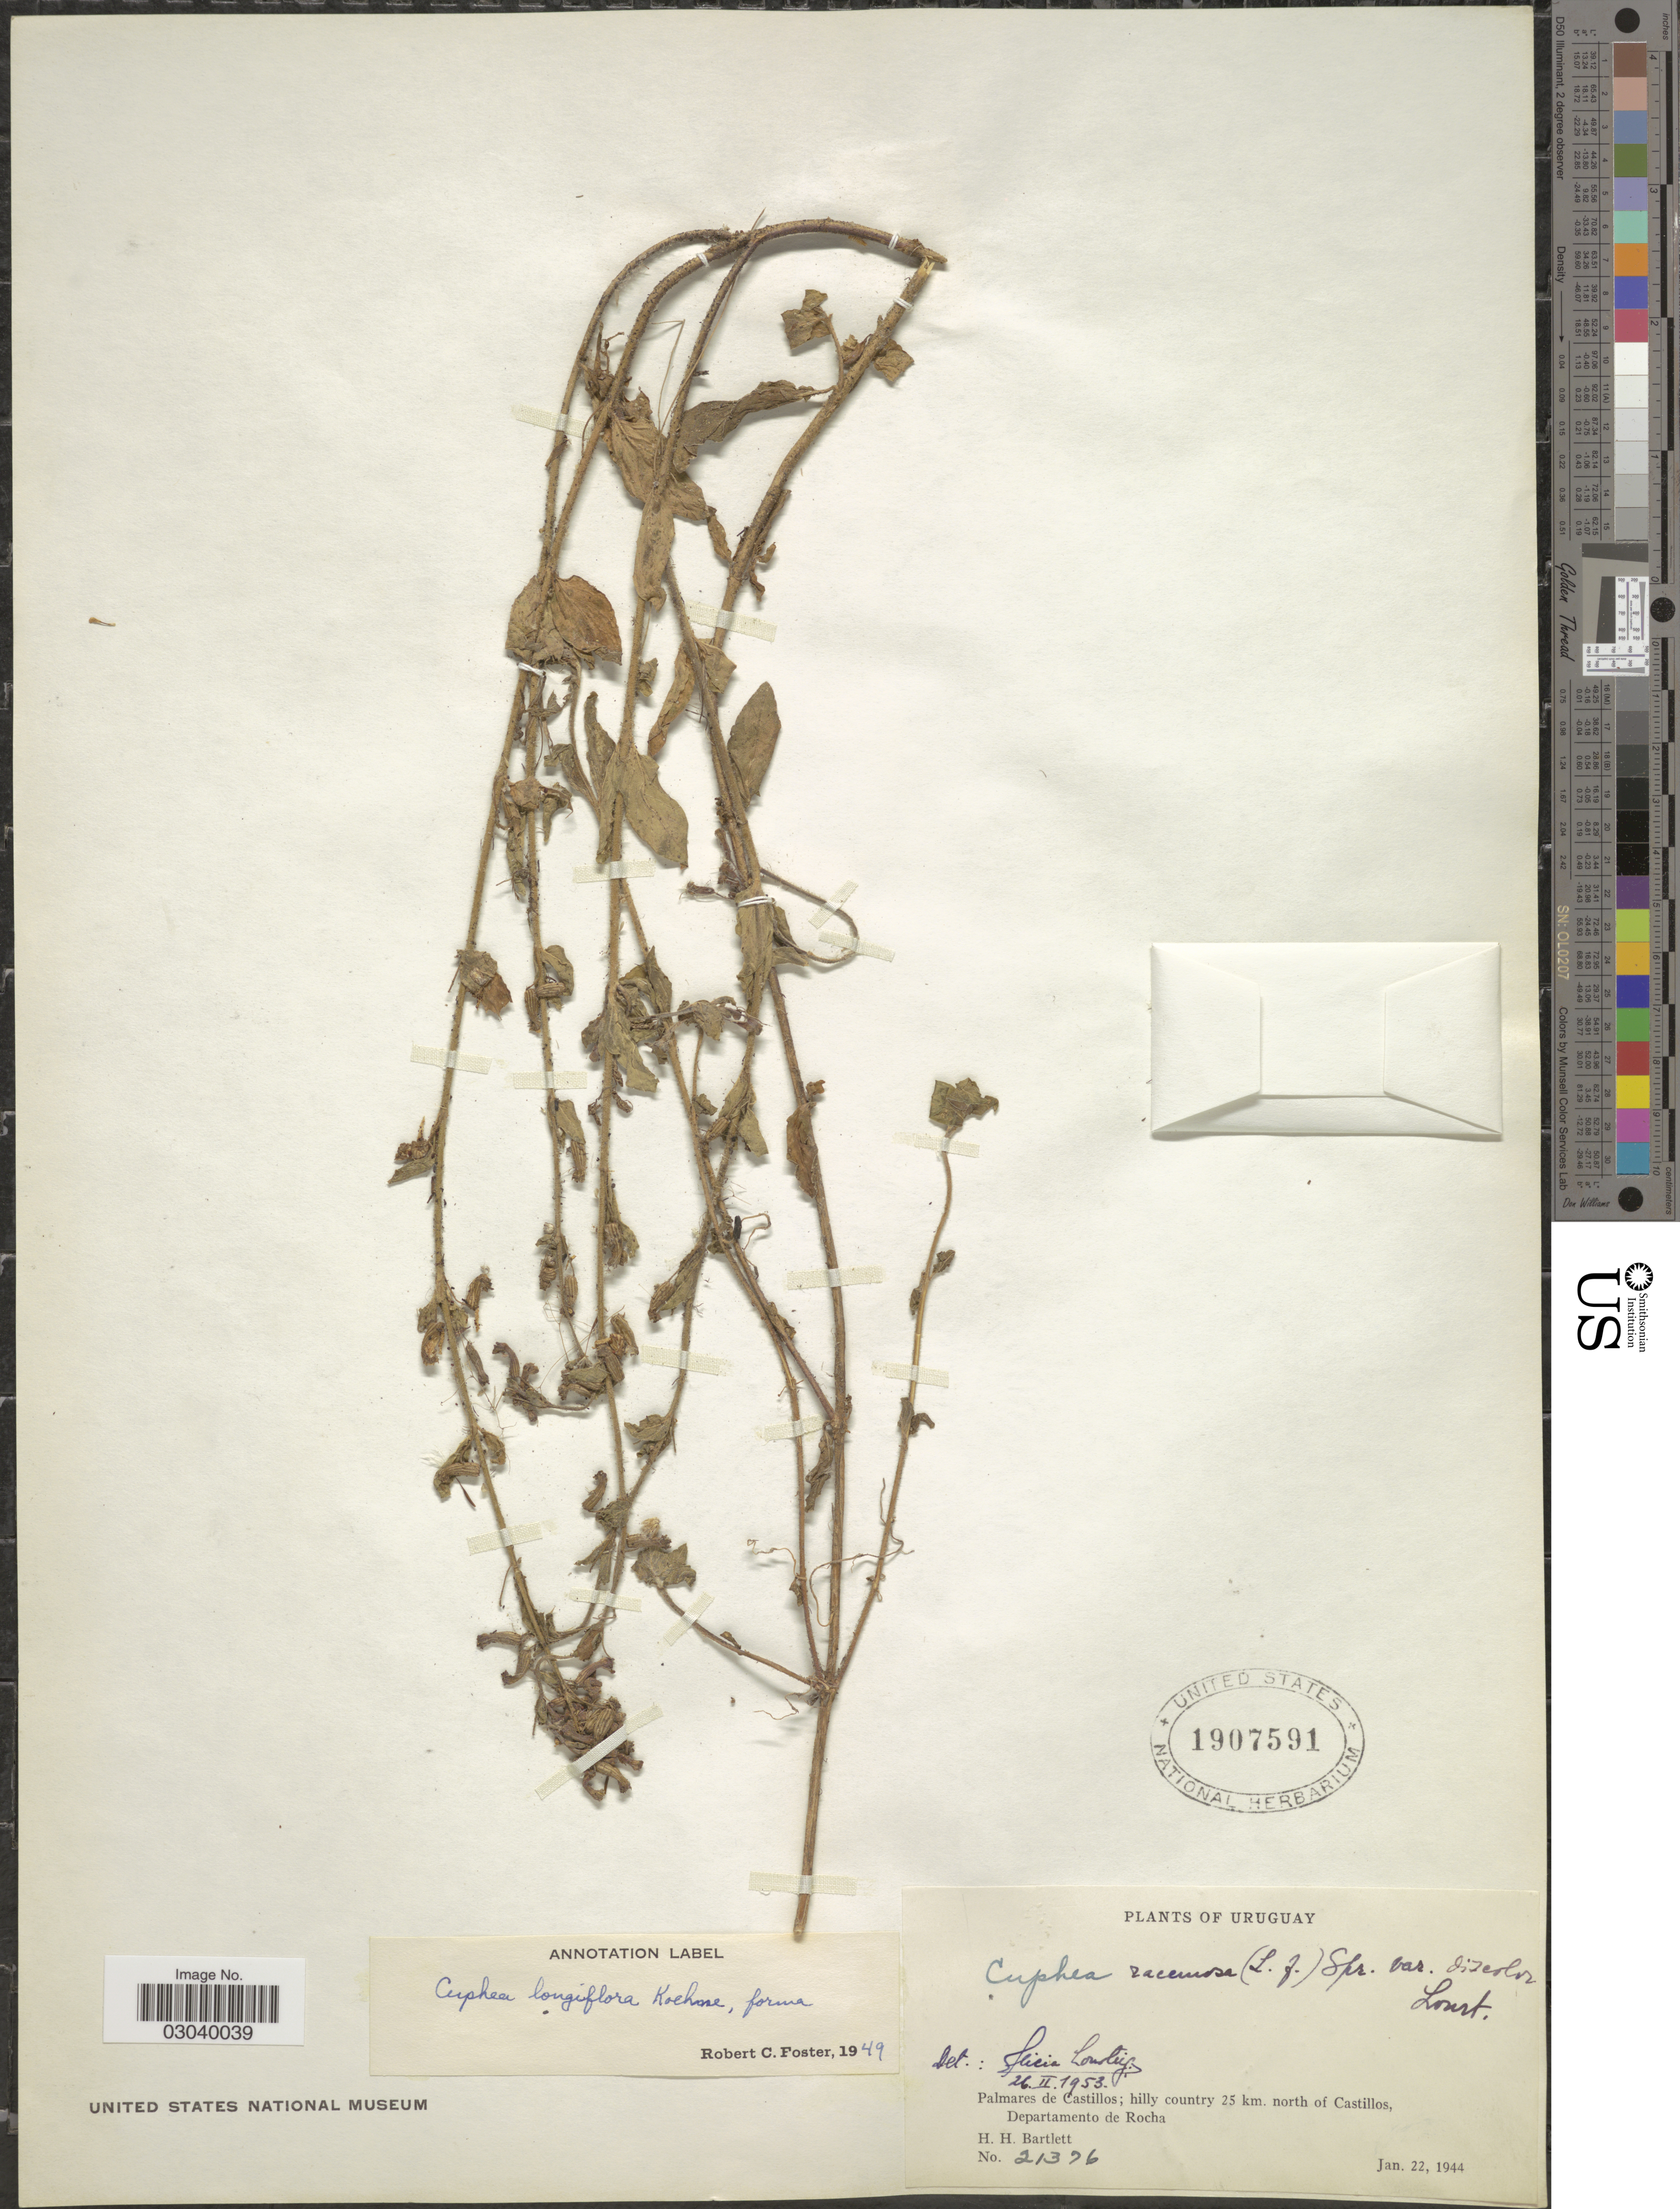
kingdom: Plantae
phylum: Tracheophyta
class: Magnoliopsida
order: Myrtales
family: Lythraceae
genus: Cuphea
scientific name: Cuphea racemosa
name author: (L. f.) Spreng.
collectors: H. H. Bartlett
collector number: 21376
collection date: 1944-01-22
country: Uruguay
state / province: Rocha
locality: Palmares de Castillos; hilly country 25 km. north of Castillos, Departamento de Rocha.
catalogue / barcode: US 1907591